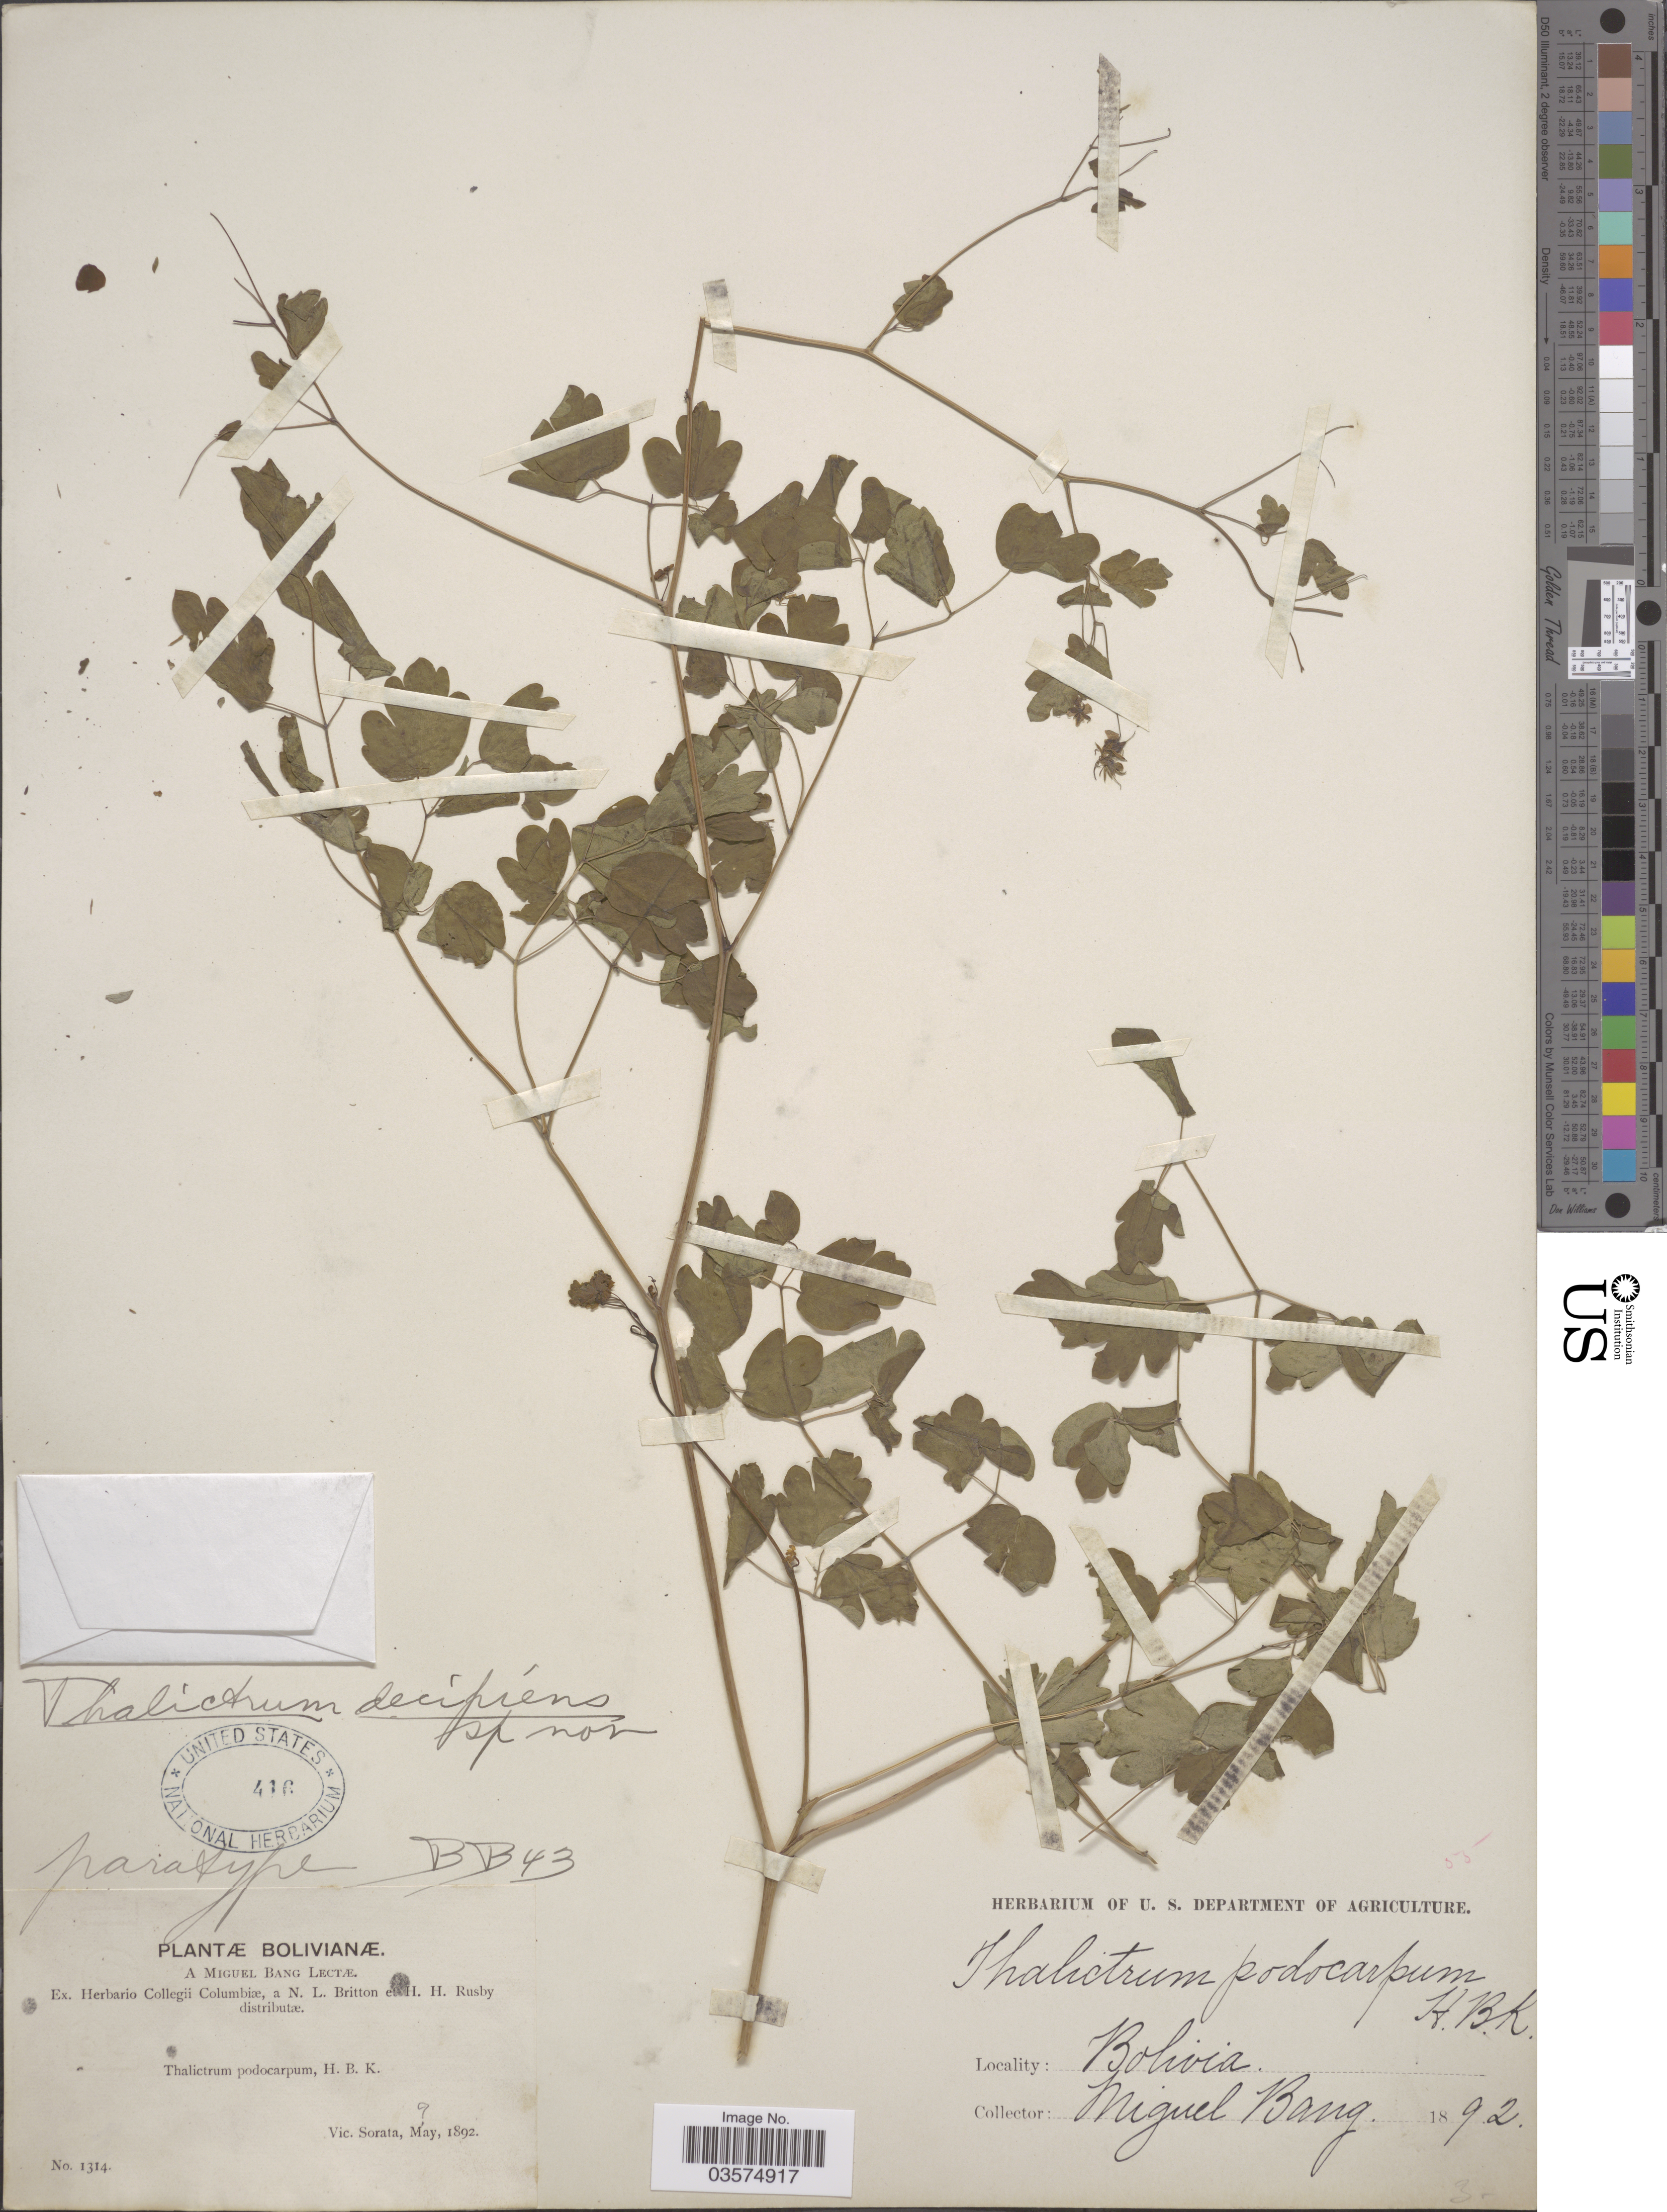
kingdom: Plantae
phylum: Tracheophyta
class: Magnoliopsida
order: Ranunculales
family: Ranunculaceae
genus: Thalictrum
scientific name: Thalictrum decipiens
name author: B. Boivin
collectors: M. Bang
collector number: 1314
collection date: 1892-05-09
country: Bolivia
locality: Vic. Sorata.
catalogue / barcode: US 416